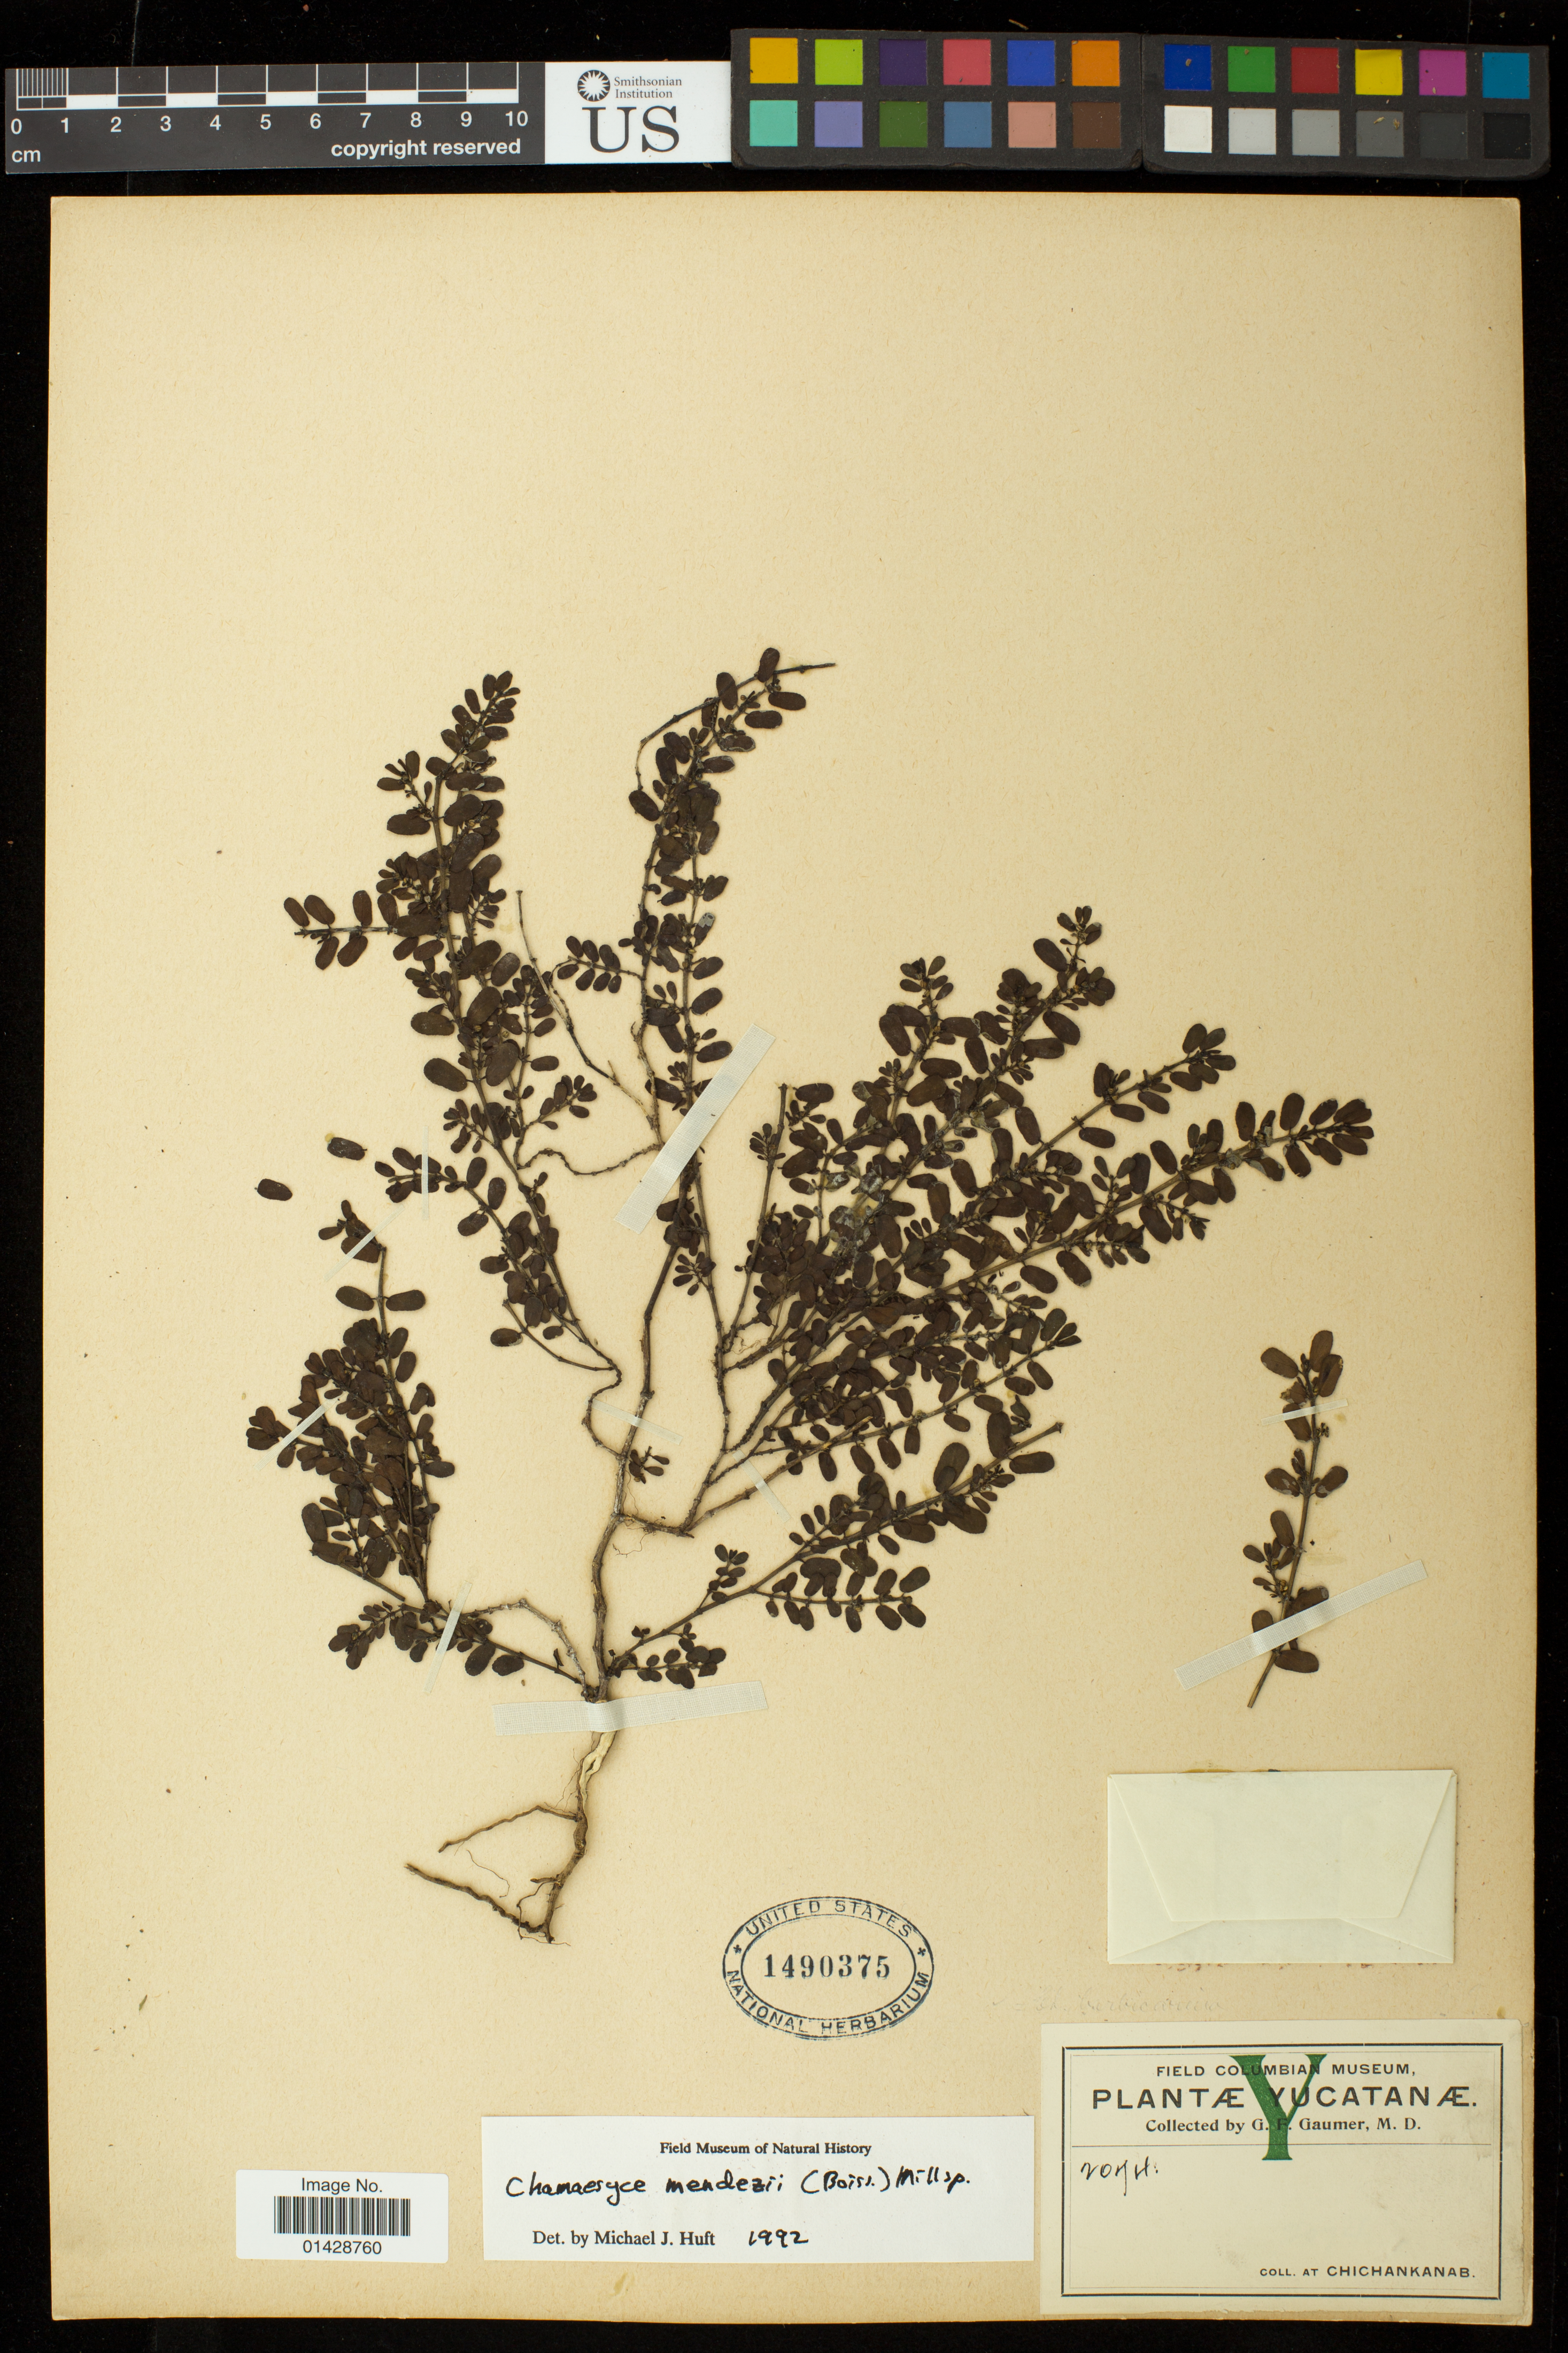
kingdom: Plantae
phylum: Tracheophyta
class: Magnoliopsida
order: Malpighiales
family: Euphorbiaceae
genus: Euphorbia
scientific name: Euphorbia mendezii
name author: Boiss.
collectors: G. F. Gaumer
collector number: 2074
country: Mexico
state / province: Yucatán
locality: Chichankanab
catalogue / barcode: US 1490375